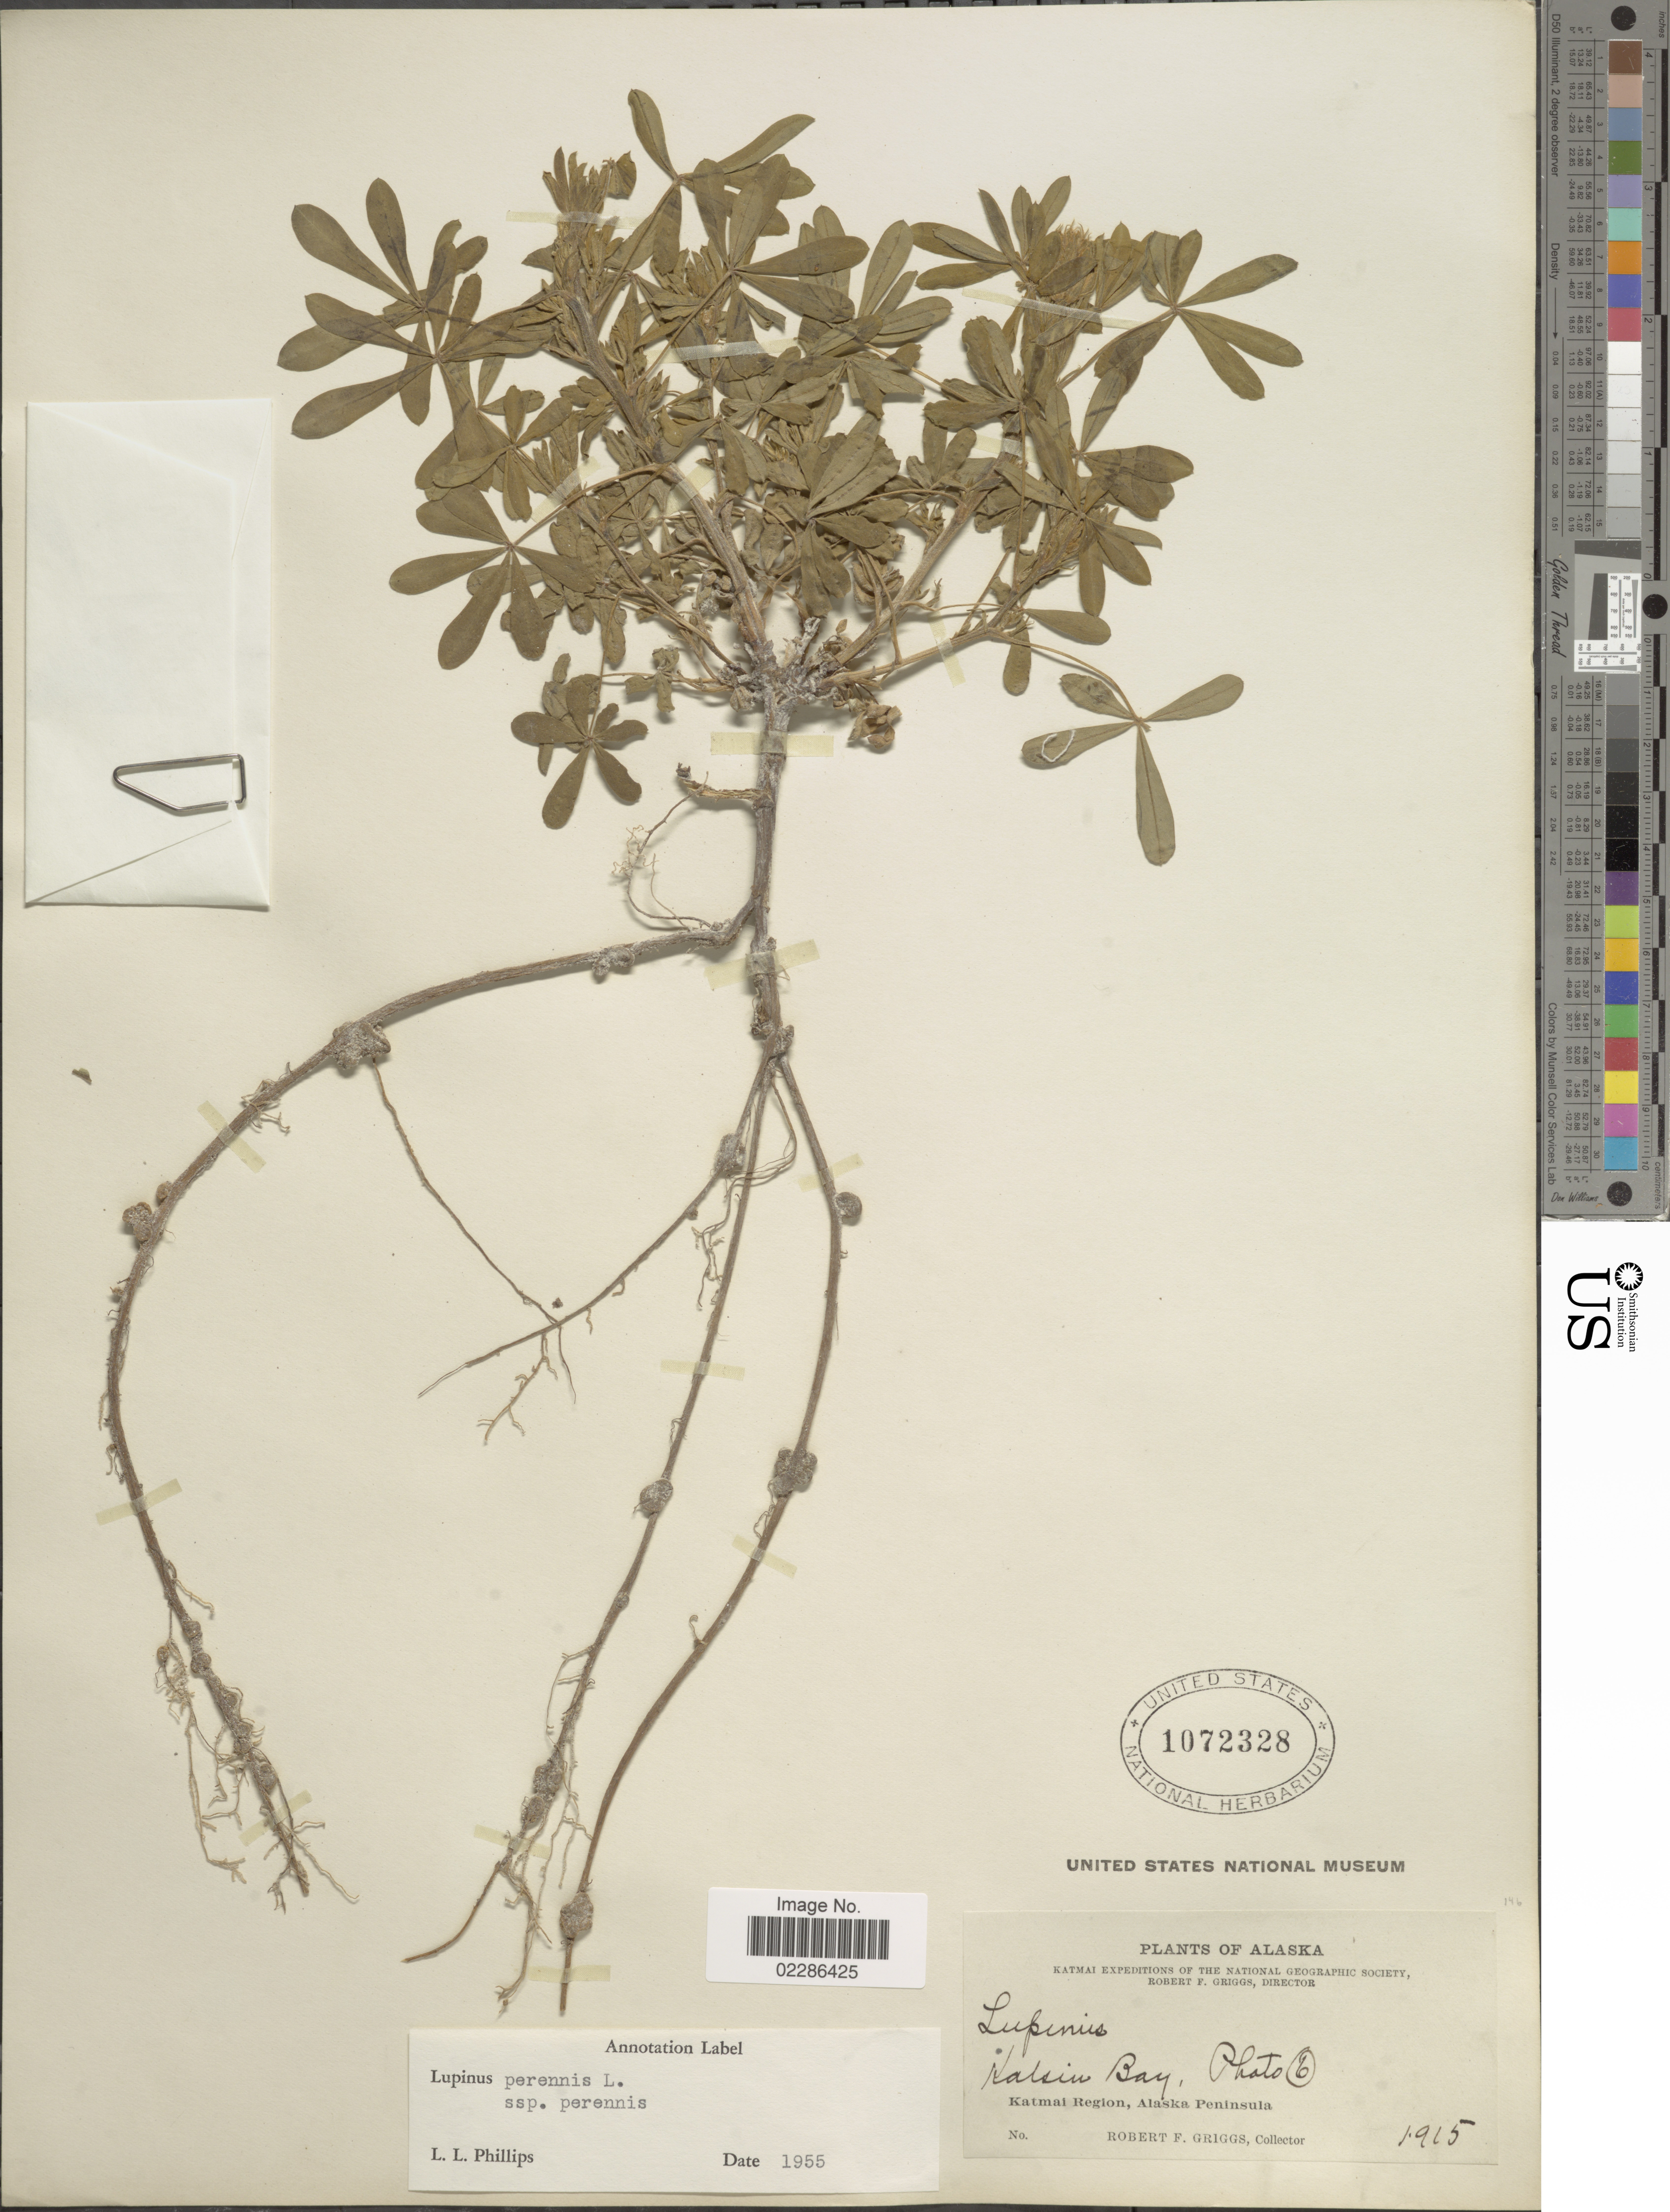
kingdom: Plantae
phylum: Tracheophyta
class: Magnoliopsida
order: Fabales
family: Fabaceae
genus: Lupinus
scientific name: Lupinus nootkatensis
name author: Donn ex Sims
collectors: R. F. Griggs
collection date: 1915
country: United States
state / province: Alaska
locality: Katmai, Katsin Bay, Phato, Katmai Region, Alaska Peninsula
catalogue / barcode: US 1072328